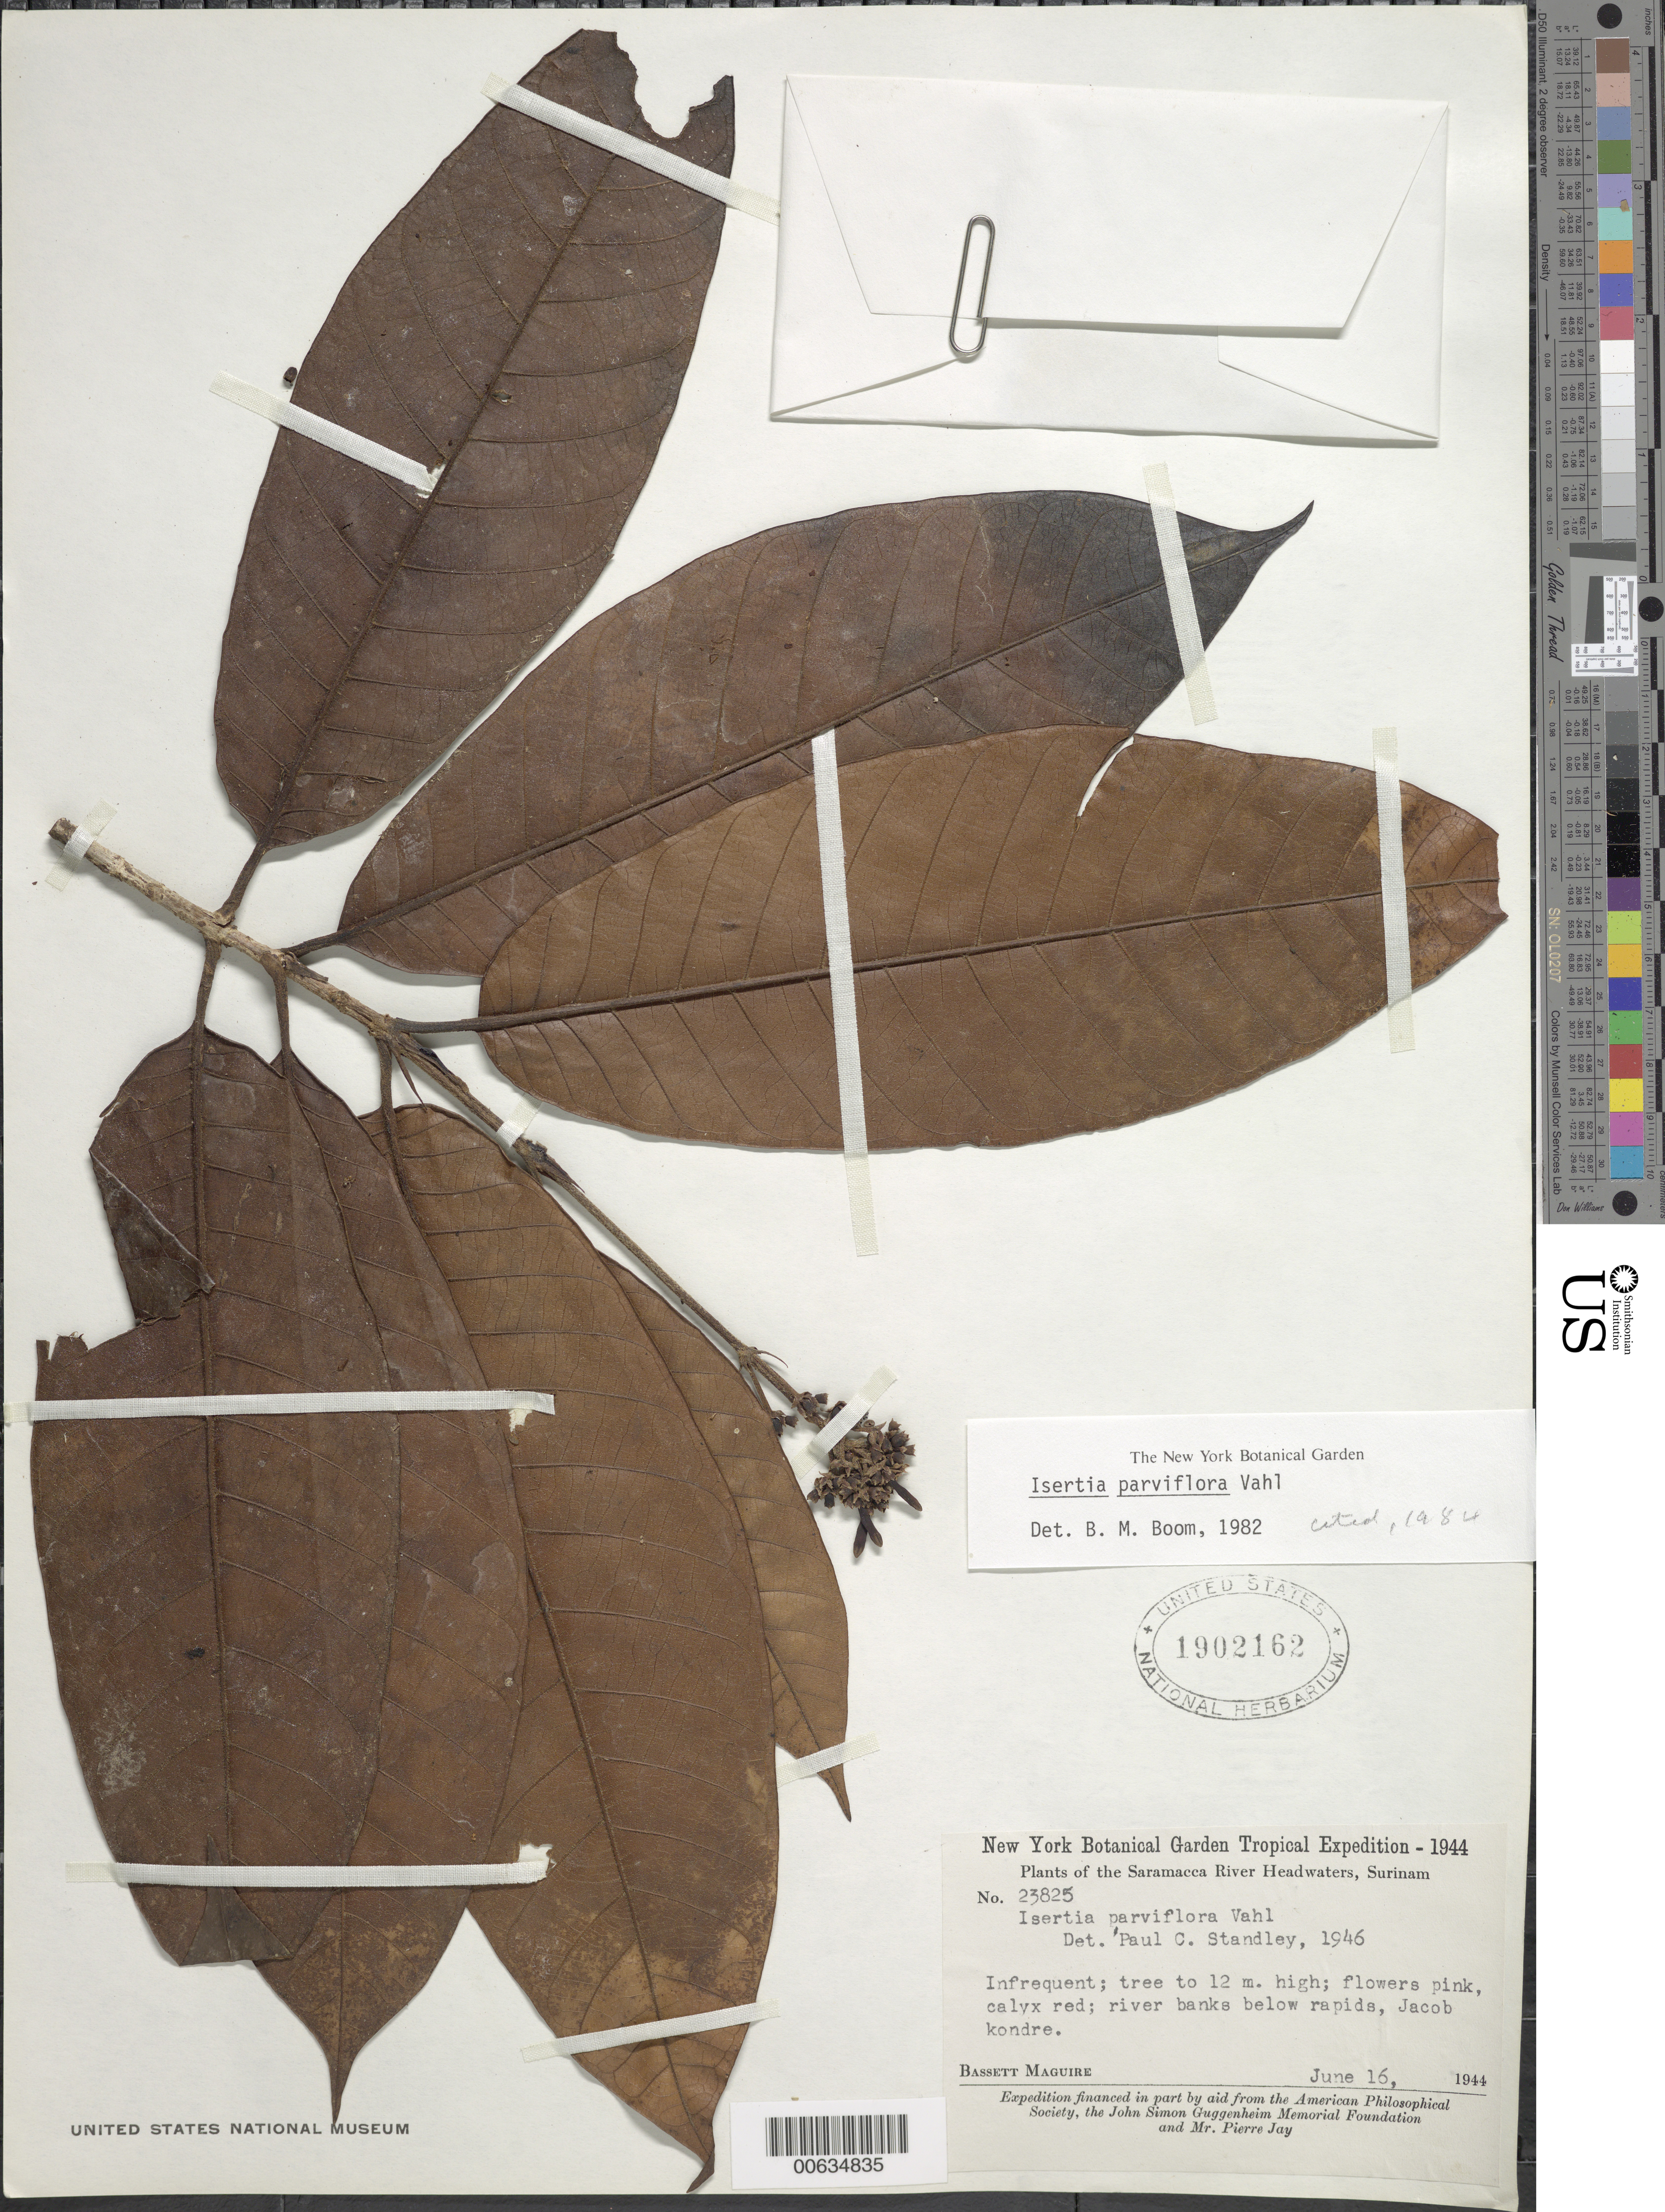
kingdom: Plantae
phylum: Tracheophyta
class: Magnoliopsida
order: Gentianales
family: Rubiaceae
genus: Isertia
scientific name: Isertia parviflora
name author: Vahl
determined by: Boom, B. M.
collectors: B. Maguire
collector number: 23825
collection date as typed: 16-Jun-44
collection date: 1944-06-16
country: Suriname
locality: Jacob Kondre village, Saramacca River headwaters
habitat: Riverbanks below rapids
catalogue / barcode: US 1902162